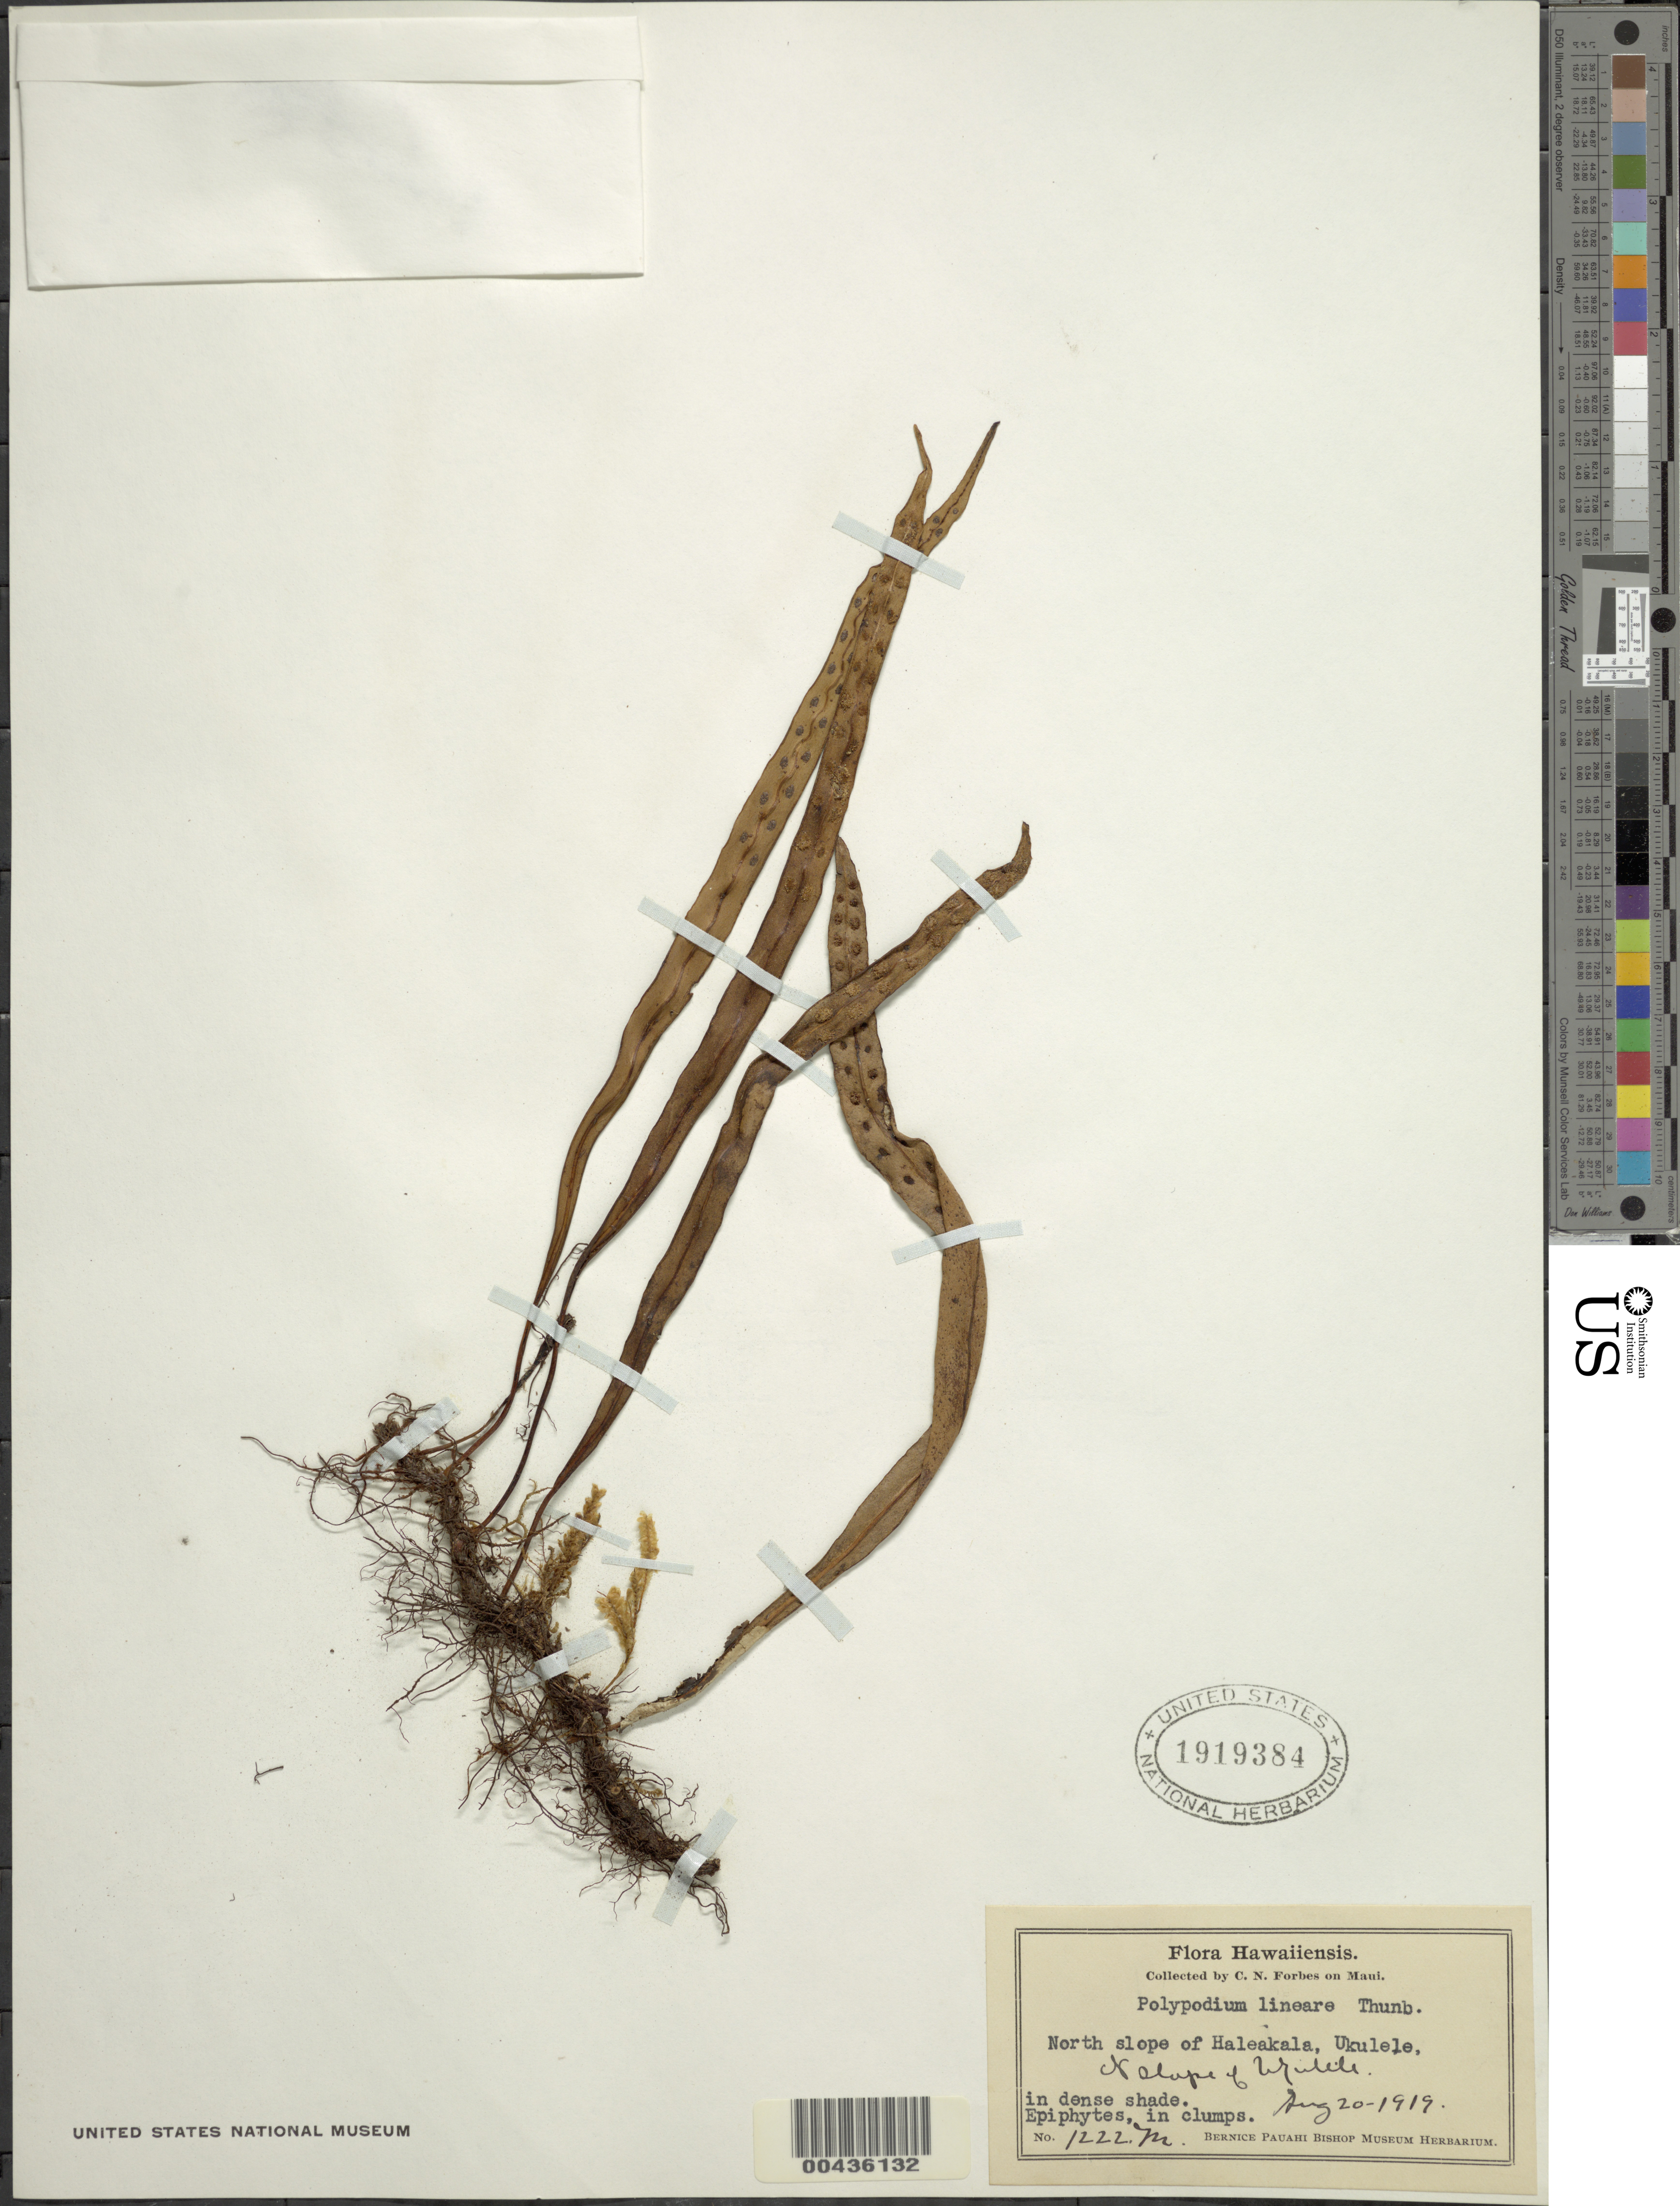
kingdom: Plantae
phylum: Tracheophyta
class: Polypodiopsida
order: Polypodiales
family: Polypodiaceae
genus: Lepisorus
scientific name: Lepisorus thunbergianus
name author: (Kaulf.) Ching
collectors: C. N. Forbes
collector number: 1222.M.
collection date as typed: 20 Aug 1919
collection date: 1919-08-20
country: United States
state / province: Hawaii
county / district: Maui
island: Maui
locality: N slope of Haleakala, Ukulele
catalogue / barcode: US 1919384